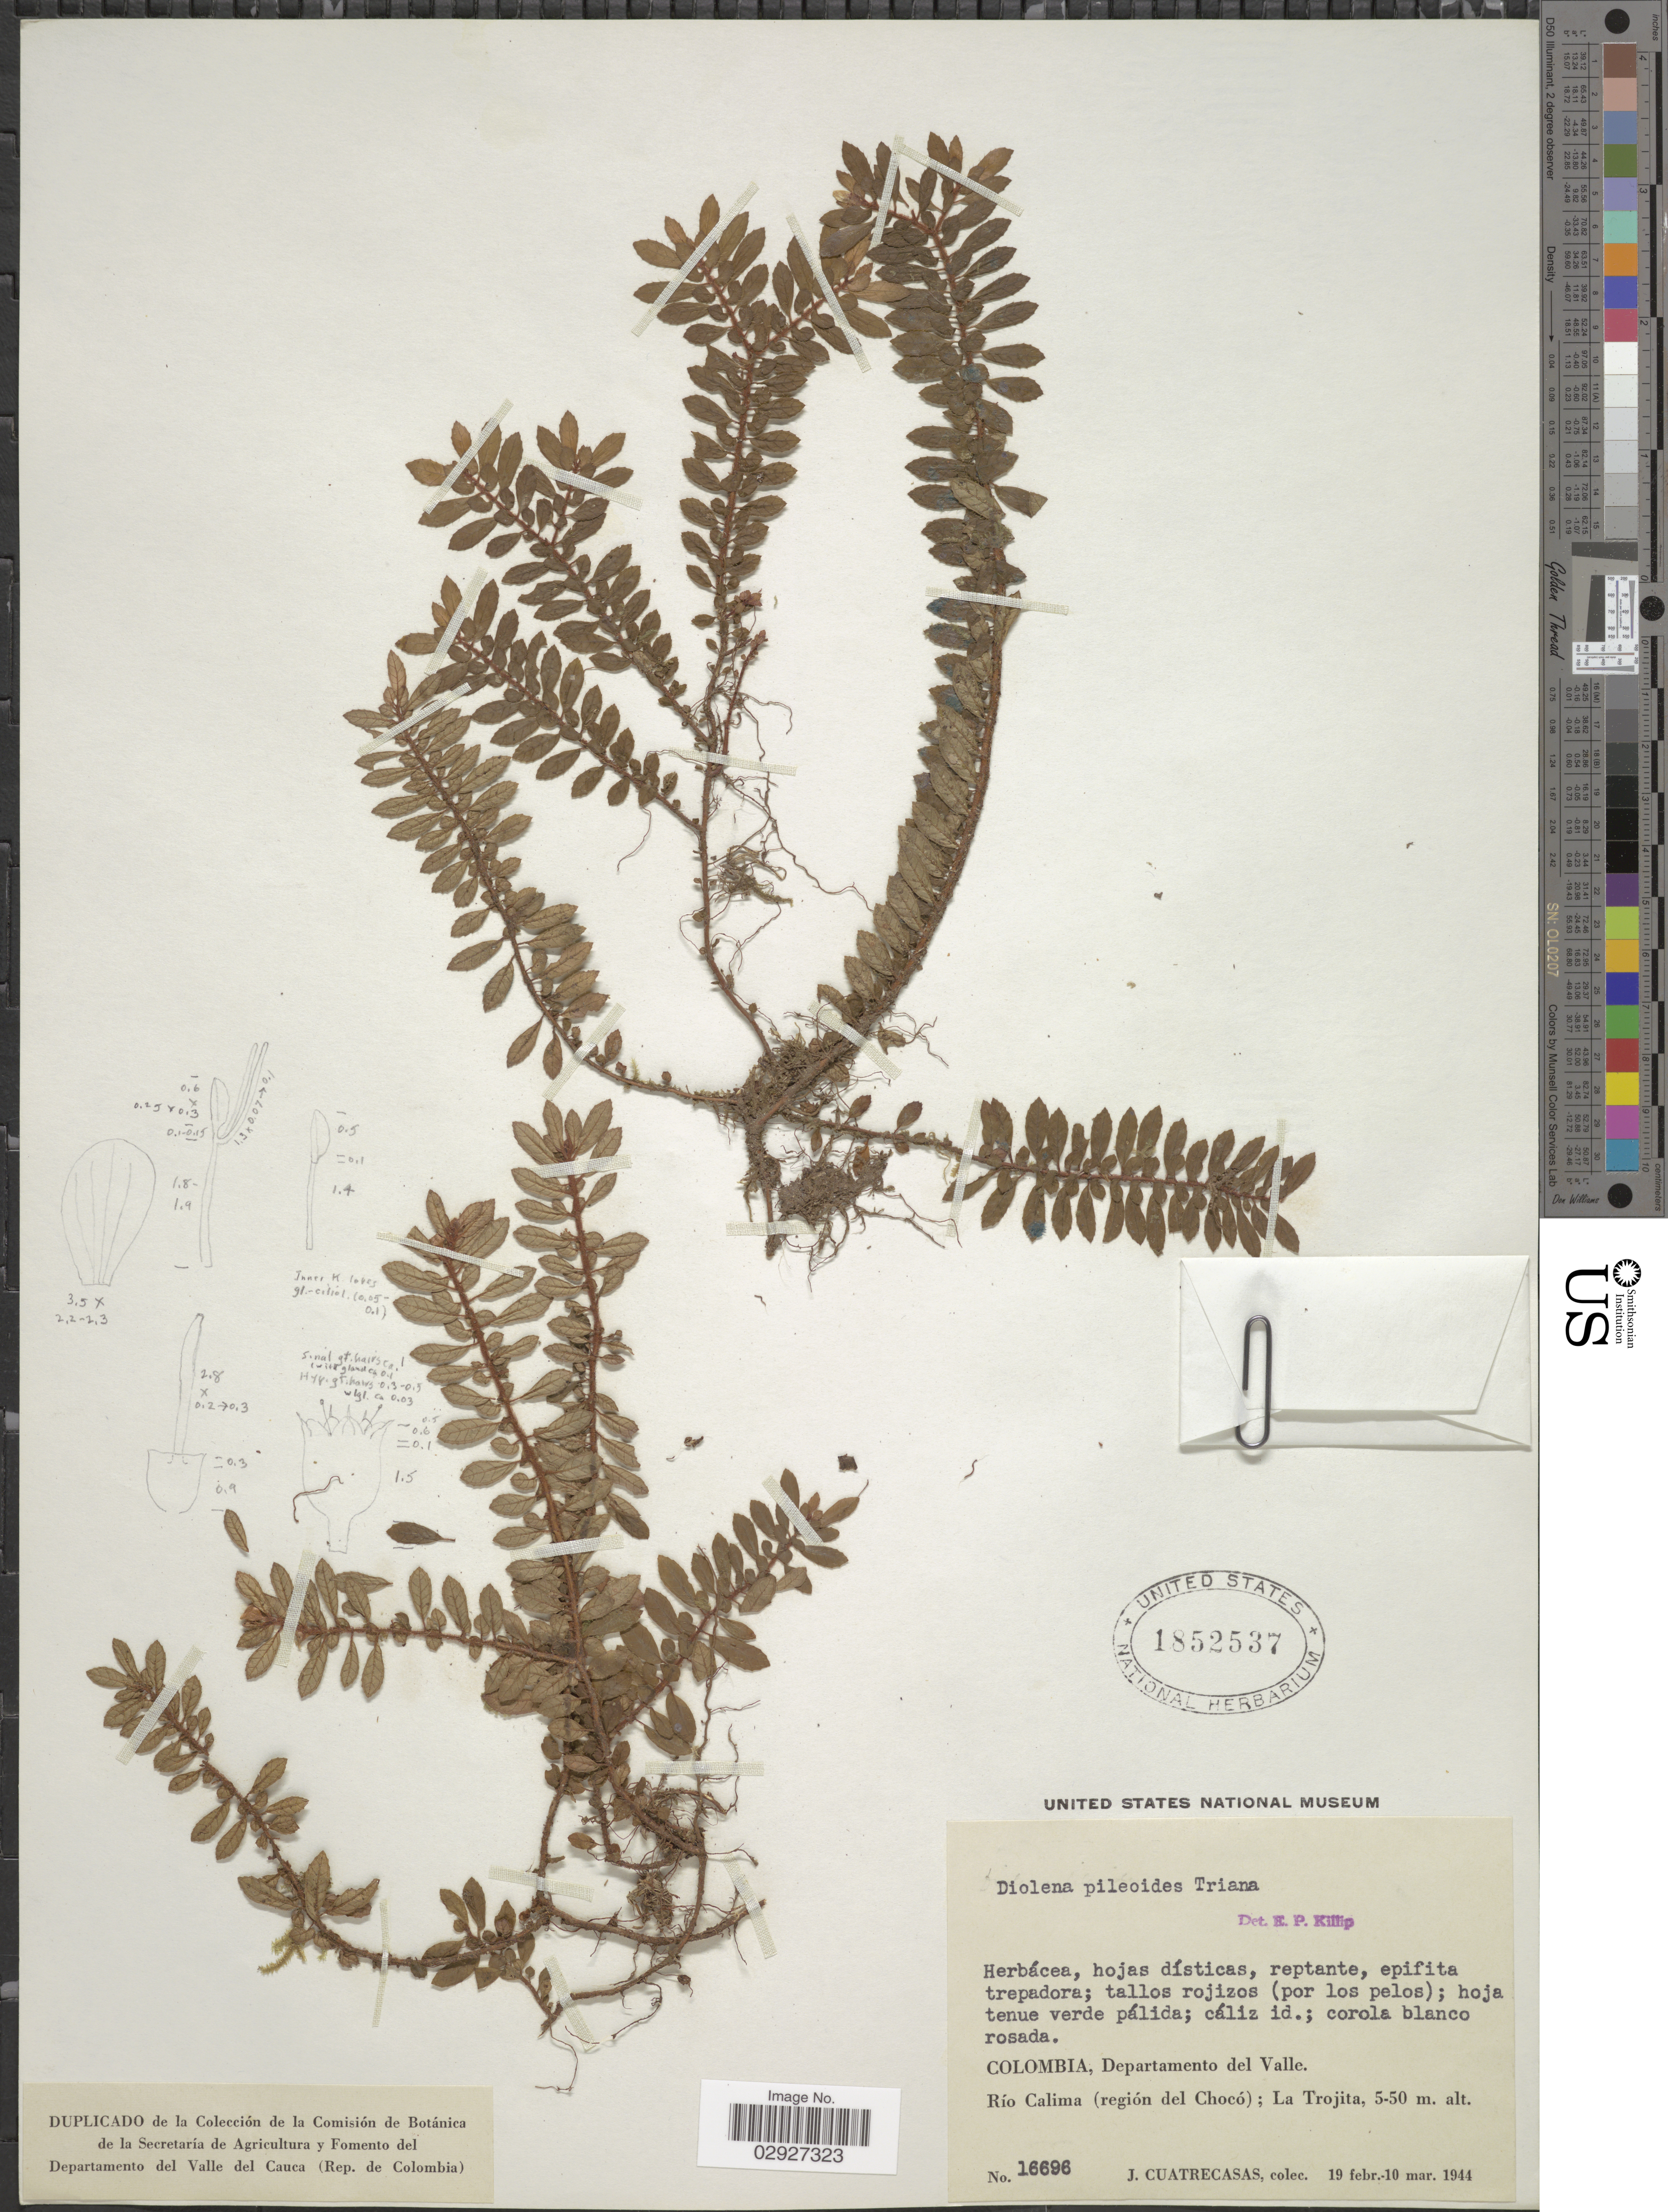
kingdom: Plantae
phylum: Tracheophyta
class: Magnoliopsida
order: Myrtales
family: Melastomataceae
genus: Triolena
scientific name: Triolena pileoides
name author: (Triana) Wurdack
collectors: J. Cuatrecasas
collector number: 16696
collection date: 1944-02-19/1944-03-10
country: Colombia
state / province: Valle del Cauca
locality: Departamento del Valle, Río Calima (región del Chocó): La Trojita.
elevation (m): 5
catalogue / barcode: US 1852537